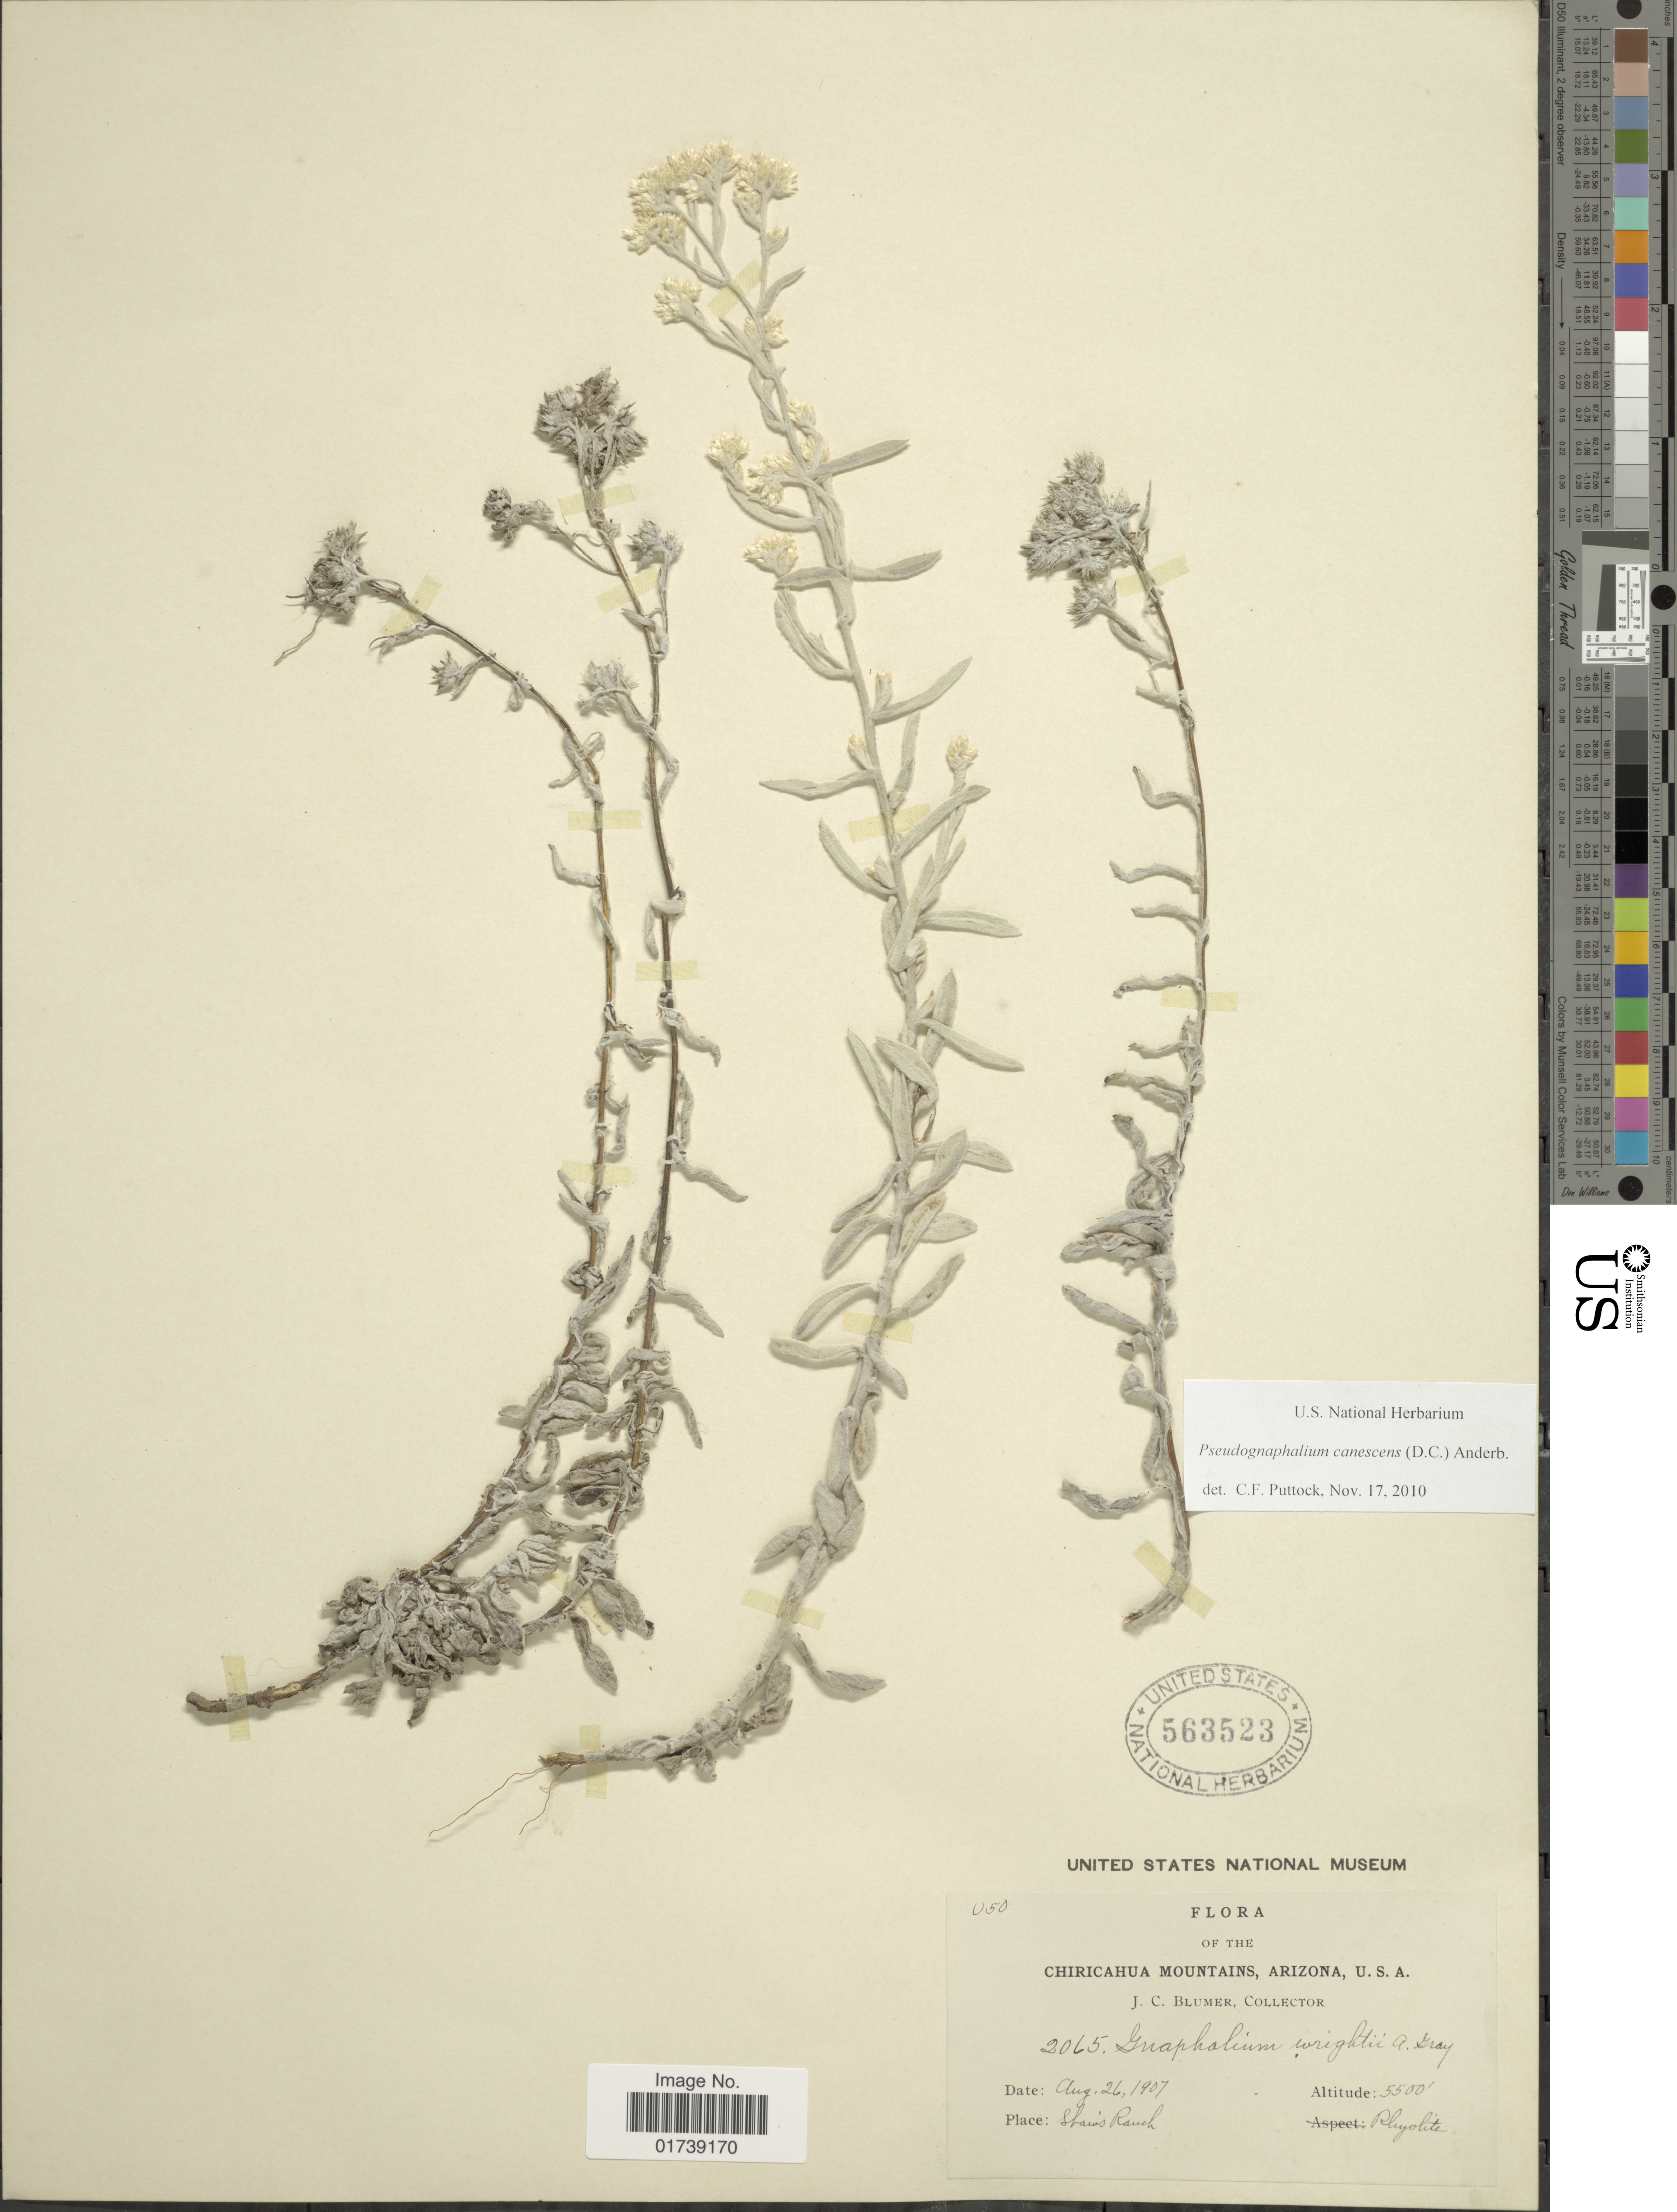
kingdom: Plantae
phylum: Tracheophyta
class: Magnoliopsida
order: Asterales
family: Asteraceae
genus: Pseudognaphalium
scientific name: Pseudognaphalium canescens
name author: (DC.) Anderb.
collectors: J. C. Blumer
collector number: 2065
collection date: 1907-08-26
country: United States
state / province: Arizona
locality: Chiricahua Mountains, Shaws Ranch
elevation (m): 1676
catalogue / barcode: US 563523